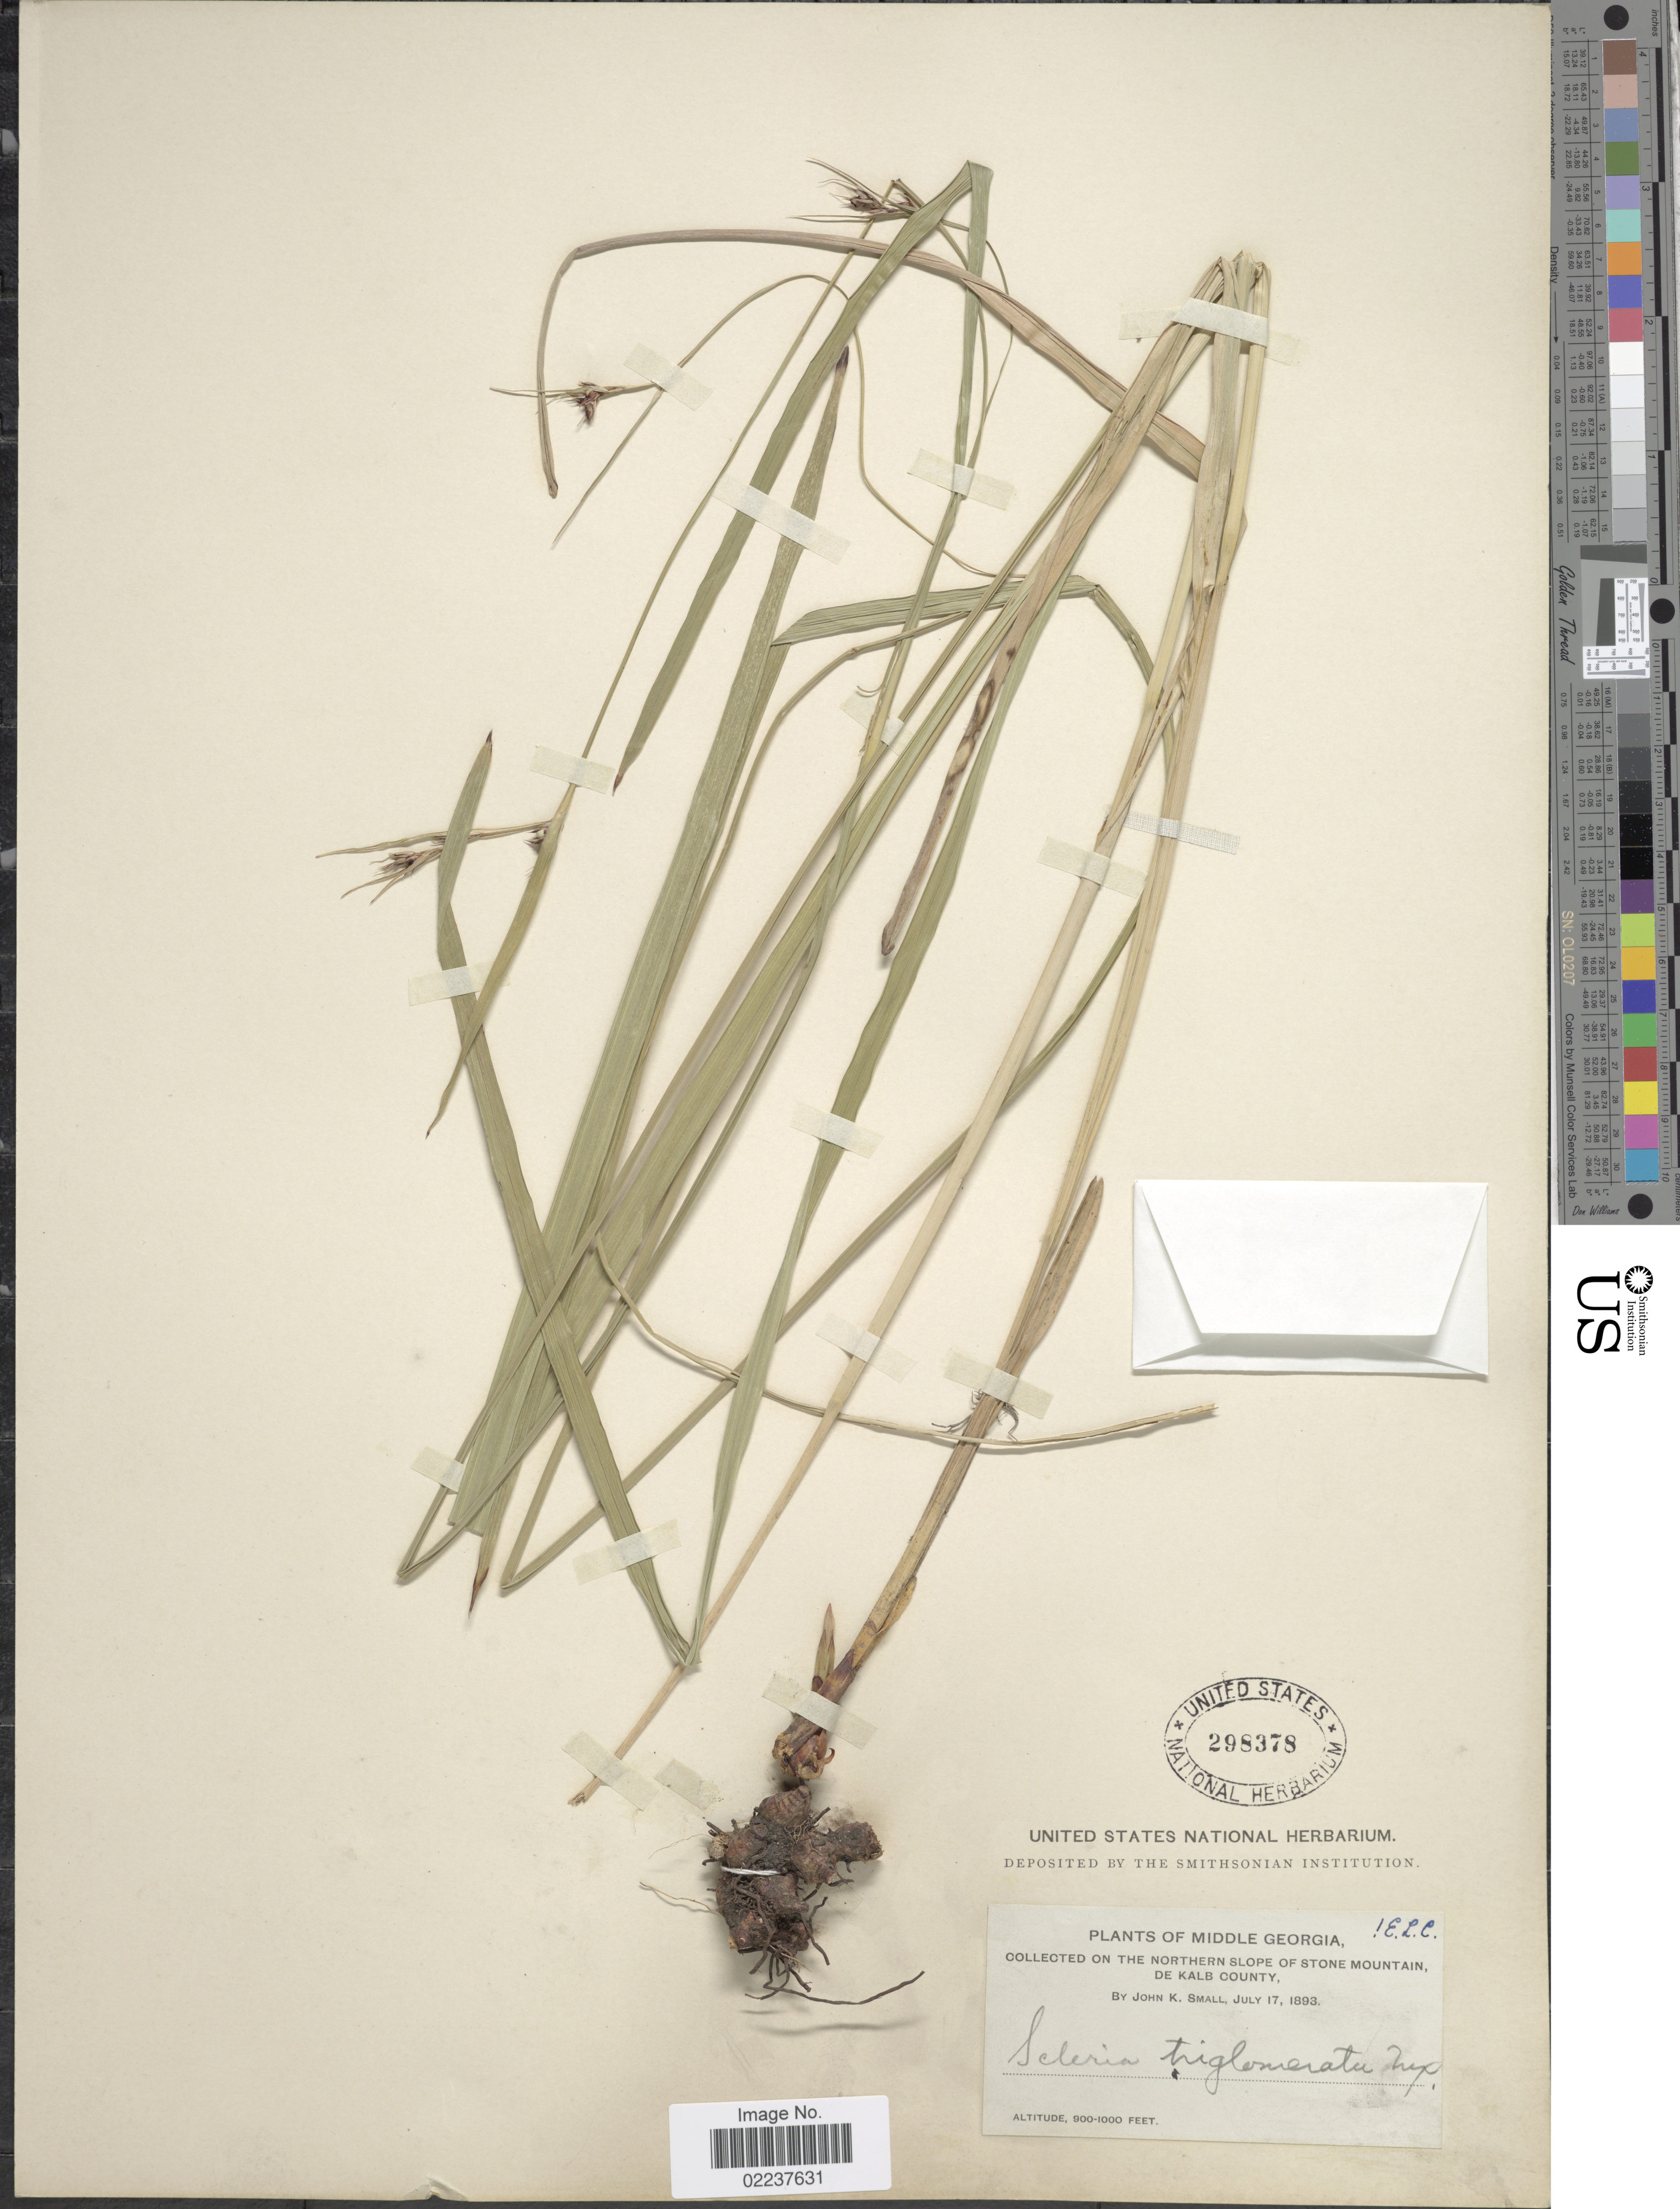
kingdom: Plantae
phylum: Tracheophyta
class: Liliopsida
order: Poales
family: Cyperaceae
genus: Scleria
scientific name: Scleria triglomerata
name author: Michx.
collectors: J. K. Small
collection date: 1893-07-17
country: United States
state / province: Georgia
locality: Middle Georgia, On the Northern Slope of Stone Mountain, De Kalb County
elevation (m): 274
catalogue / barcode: US 298378